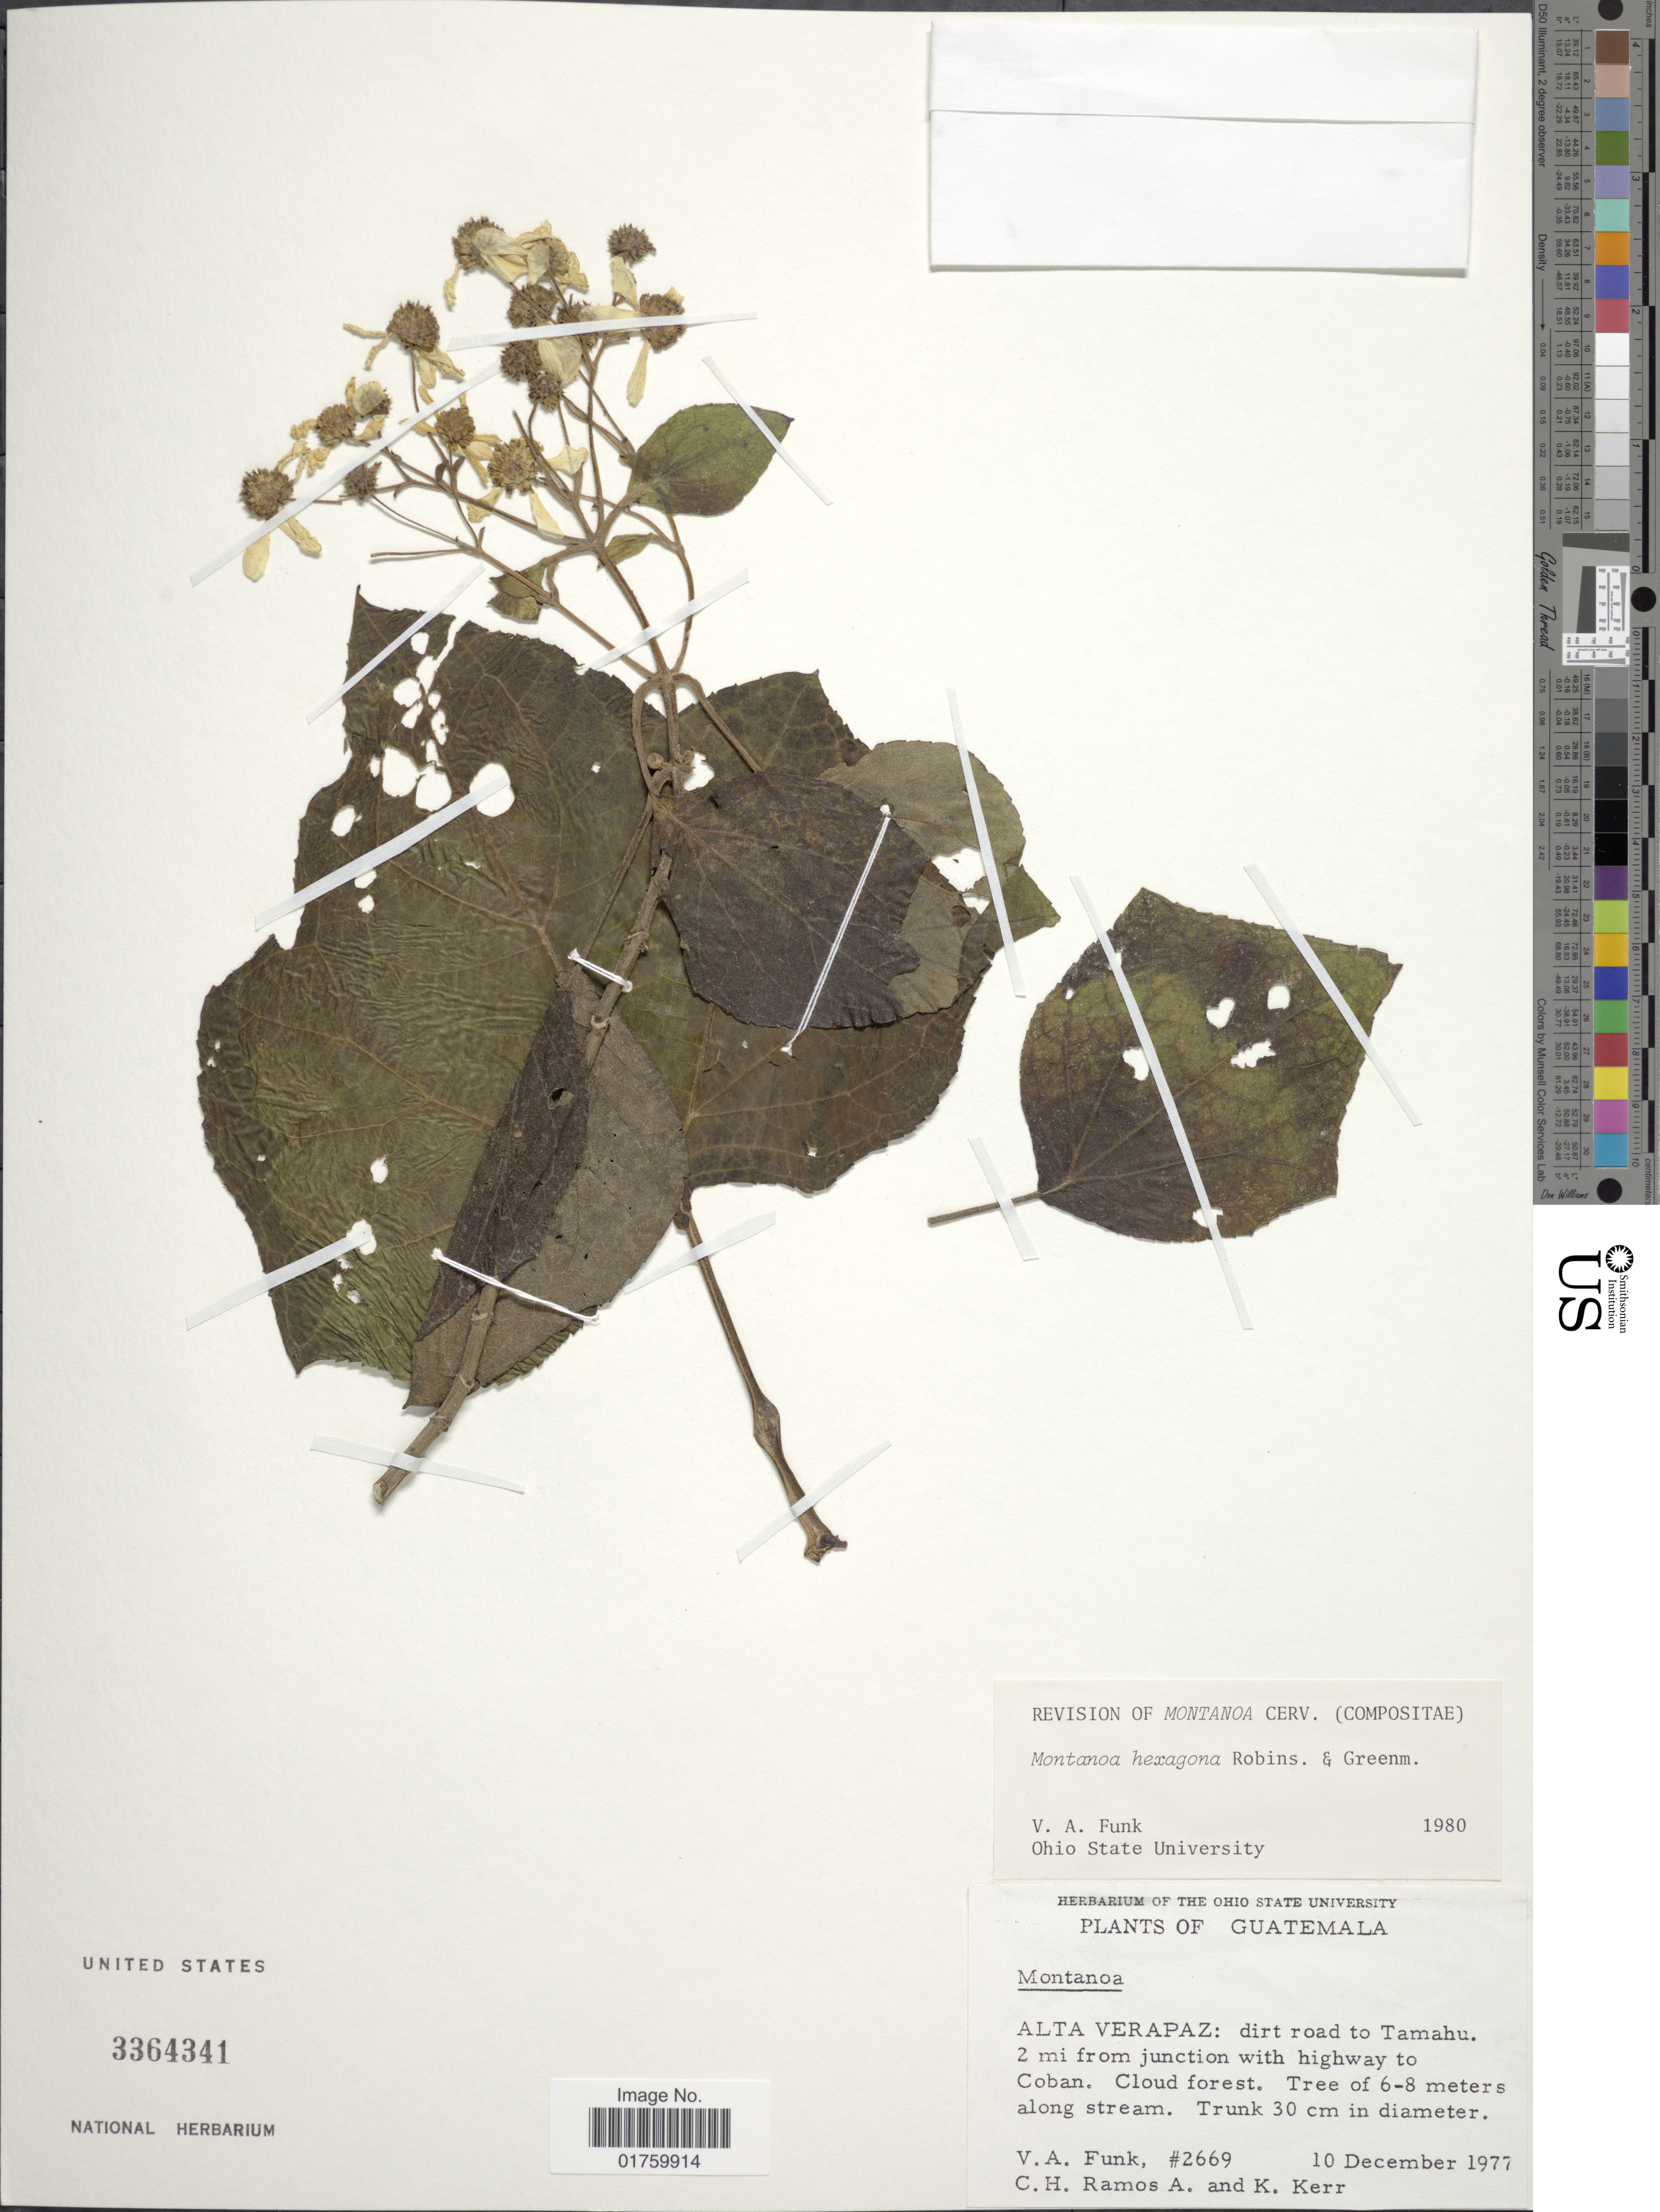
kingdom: Plantae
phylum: Tracheophyta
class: Magnoliopsida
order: Asterales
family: Asteraceae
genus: Montanoa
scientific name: Montanoa hexagona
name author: B.L. Rob. & Greenm.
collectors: V. Funk, C. H. Ramos & K. Kerr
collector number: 2669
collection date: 1977-12-10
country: Guatemala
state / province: Alta Verapaz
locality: Dirt road to Tamahu, 2 mi from junction with highway to Coban, tree along stream.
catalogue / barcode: US 3364341